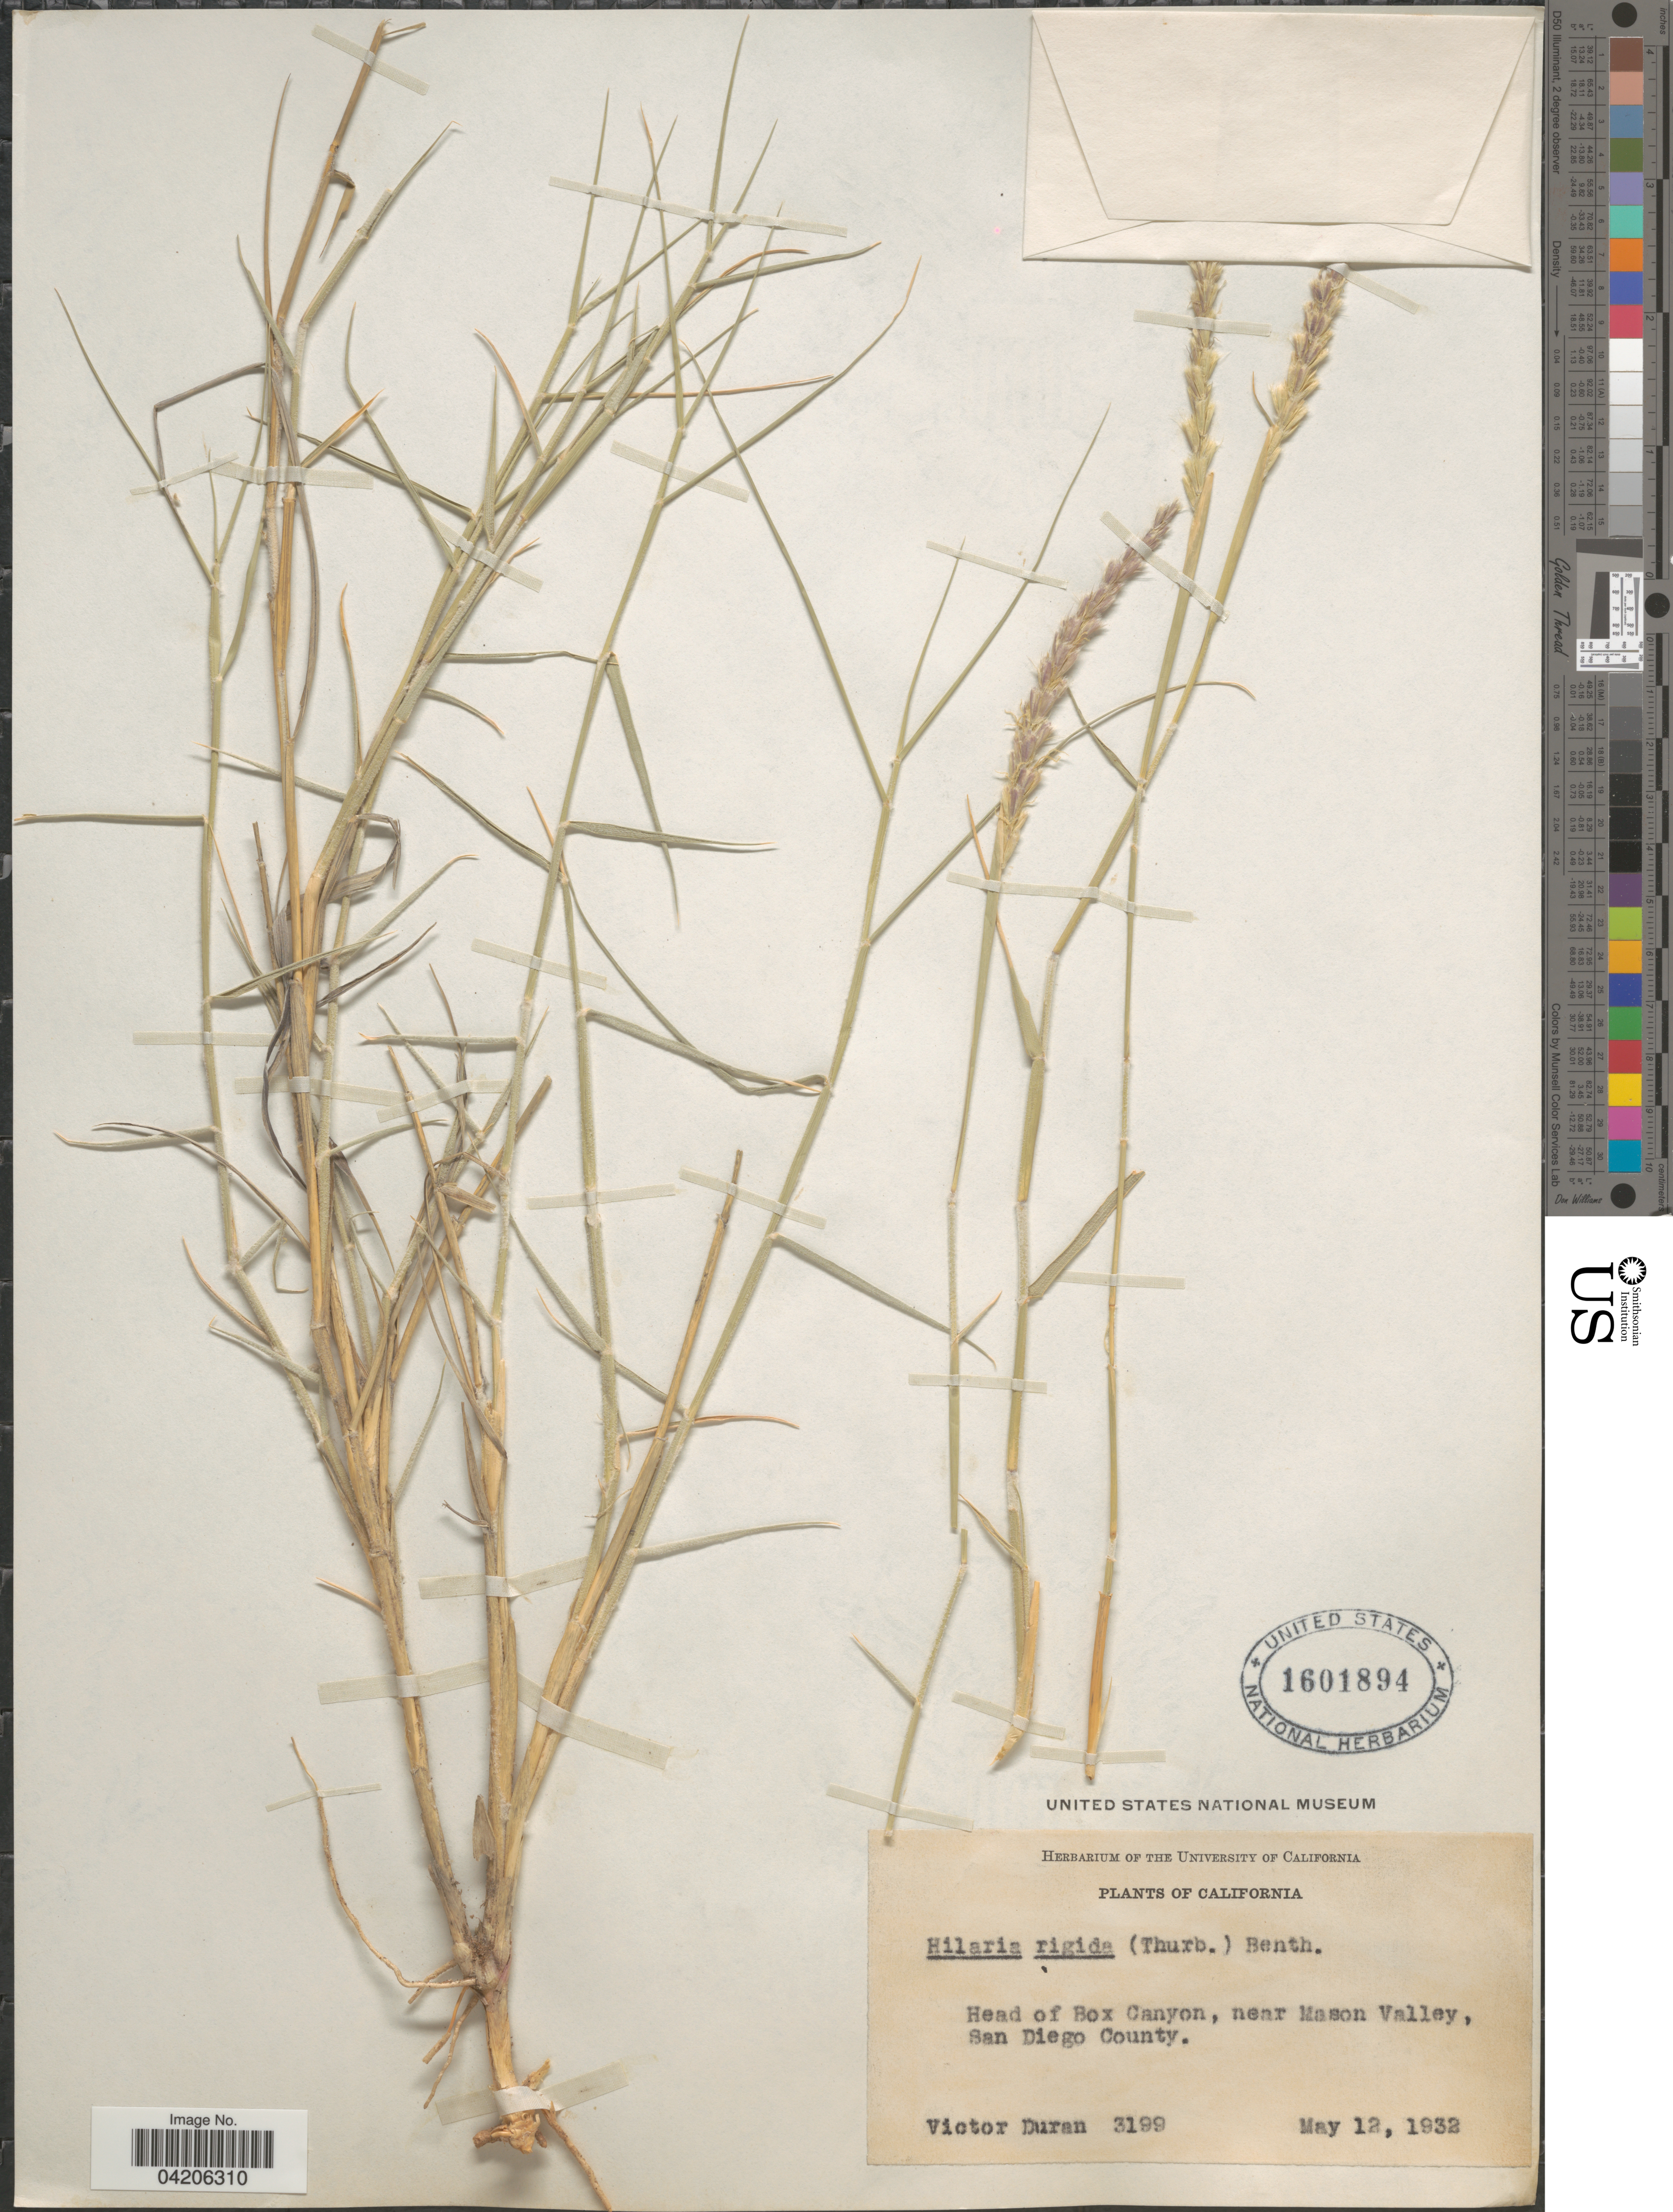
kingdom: Plantae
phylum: Tracheophyta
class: Liliopsida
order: Poales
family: Poaceae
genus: Hilaria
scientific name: Hilaria rigida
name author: (Thurb.) Benth. ex Scribn.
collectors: V. Duran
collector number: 3199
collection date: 1932-05-12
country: United States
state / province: California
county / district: San Diego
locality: Head of Box Canyon, near Mason Valley, San Diego County.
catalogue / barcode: US 1601894